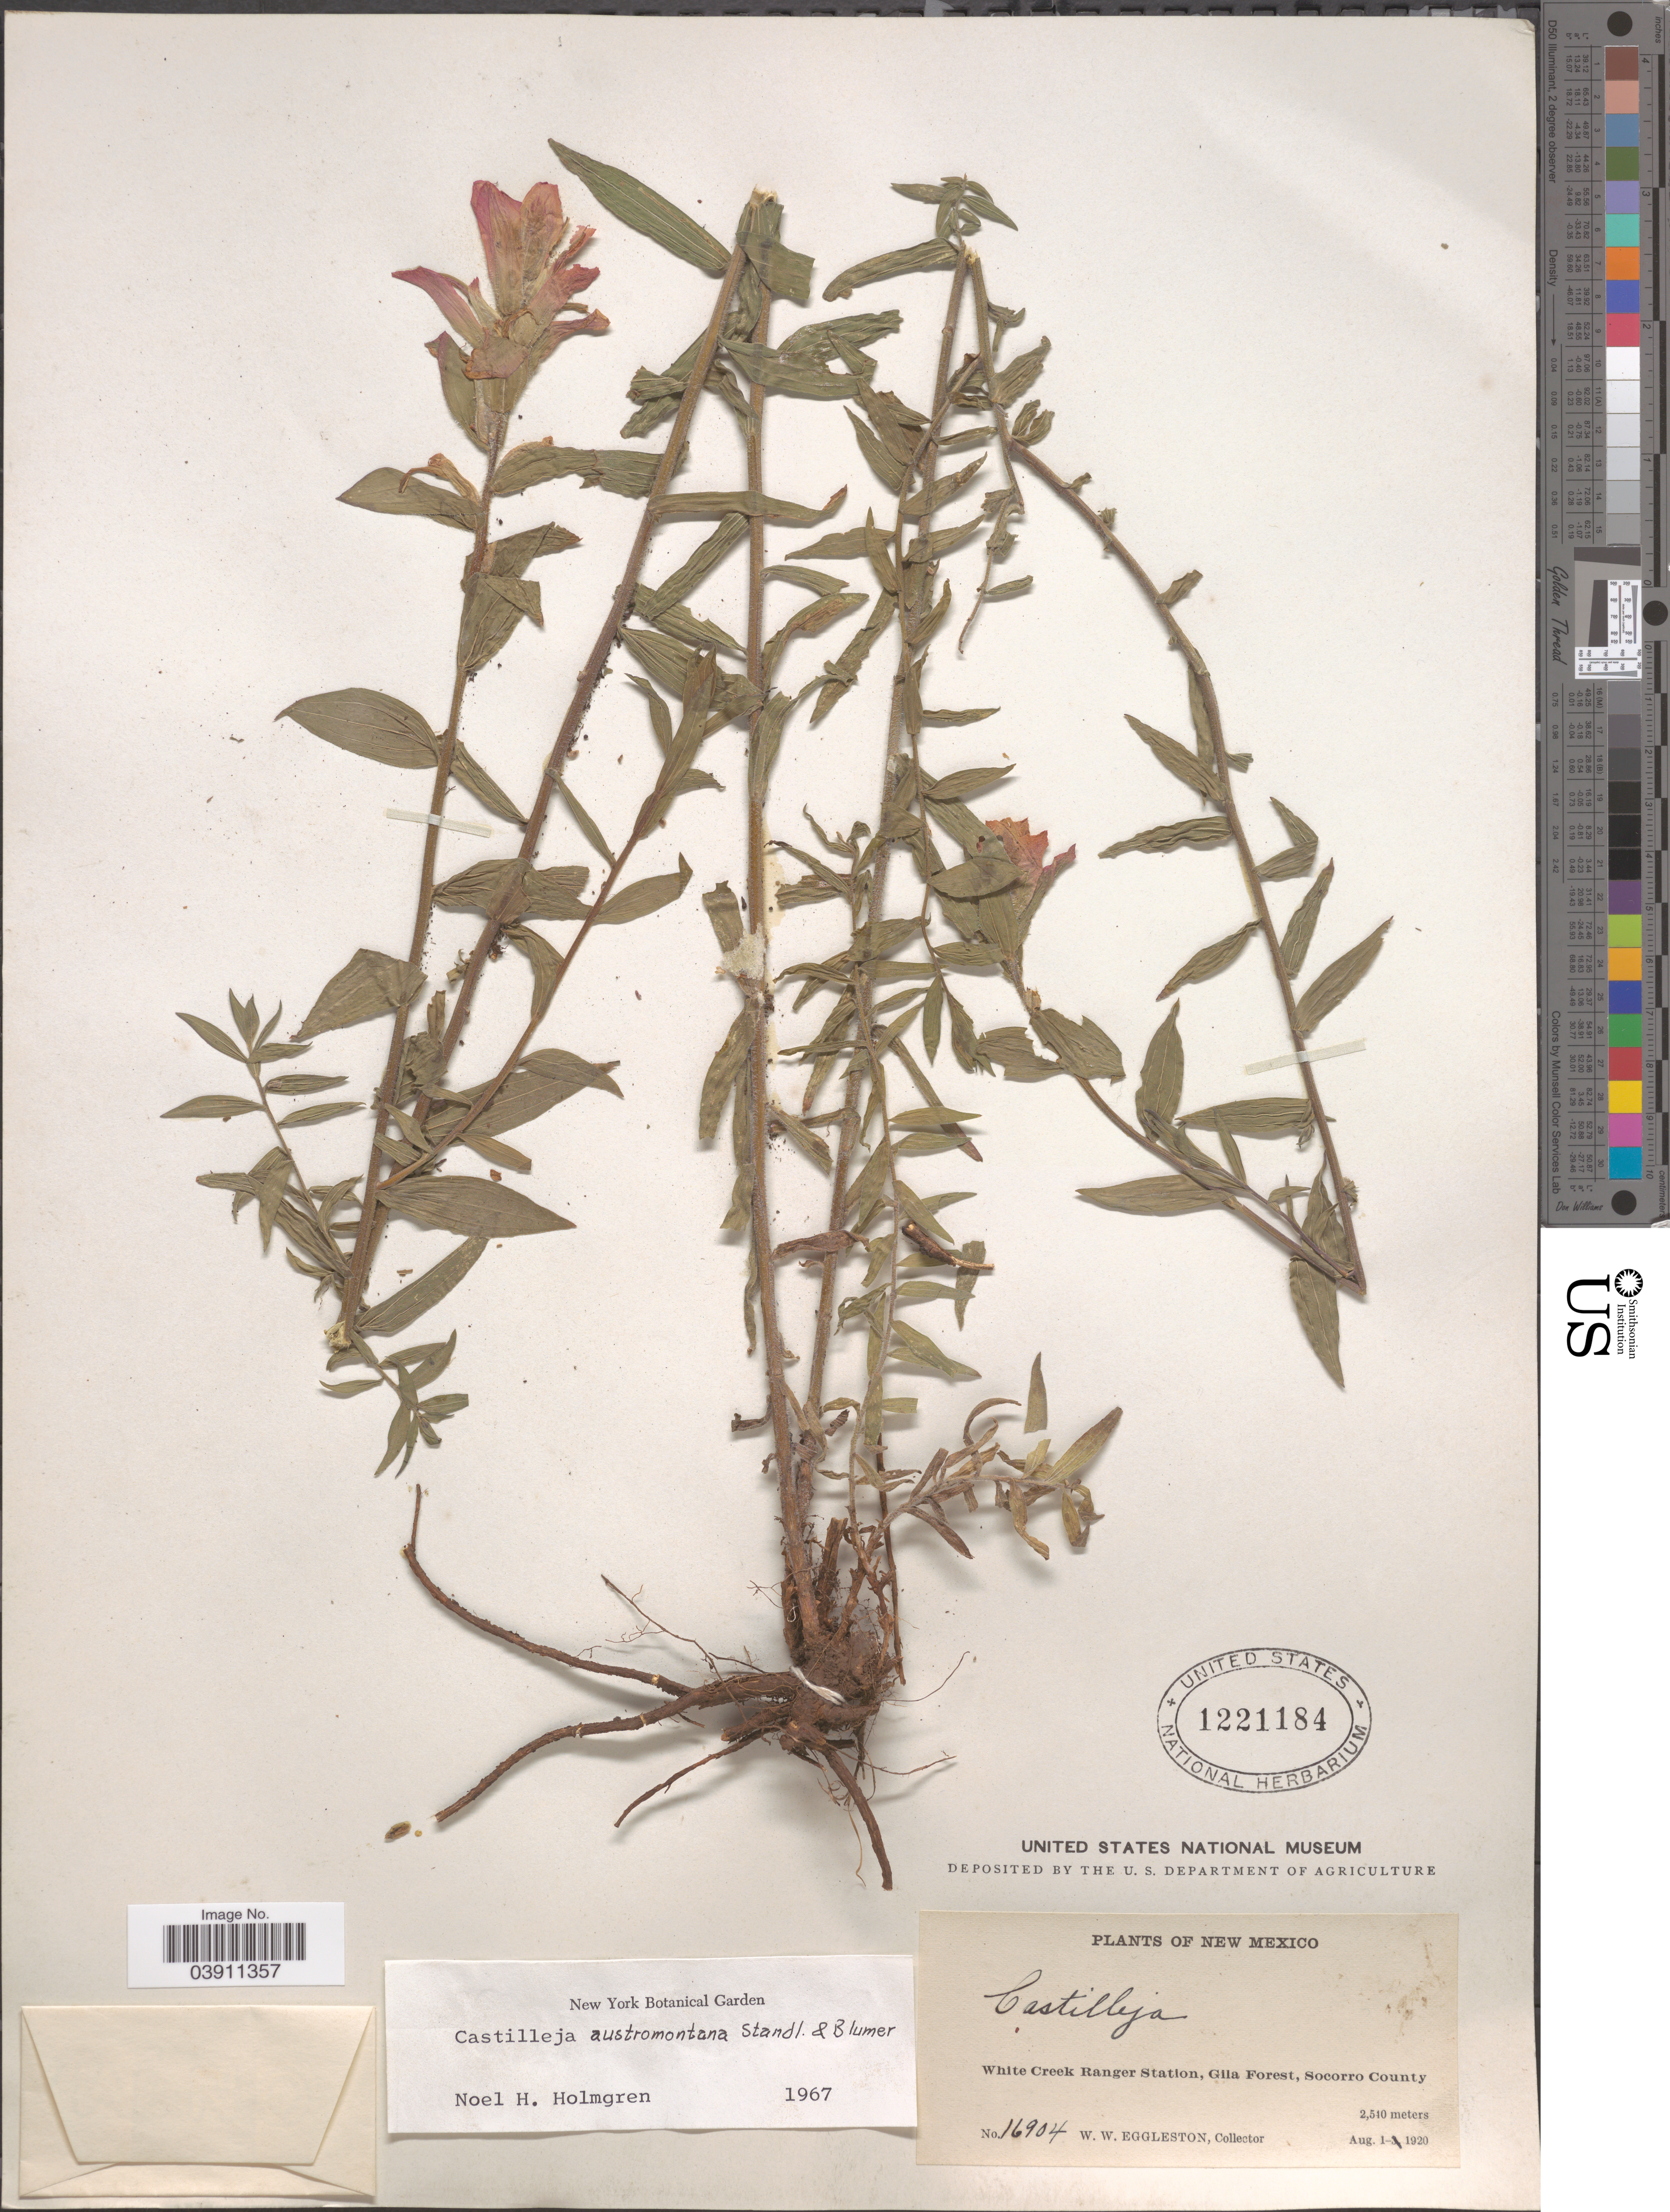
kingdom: Plantae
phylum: Tracheophyta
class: Magnoliopsida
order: Lamiales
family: Orobanchaceae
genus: Castilleja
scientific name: Castilleja austromontana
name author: Standl. & Blumer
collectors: W. W. Eggleston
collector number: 16904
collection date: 1920-08-01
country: United States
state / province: New Mexico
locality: White Creek Ranger Station, Gilla Forest, Socorro County.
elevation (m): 2540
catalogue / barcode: US 1221184